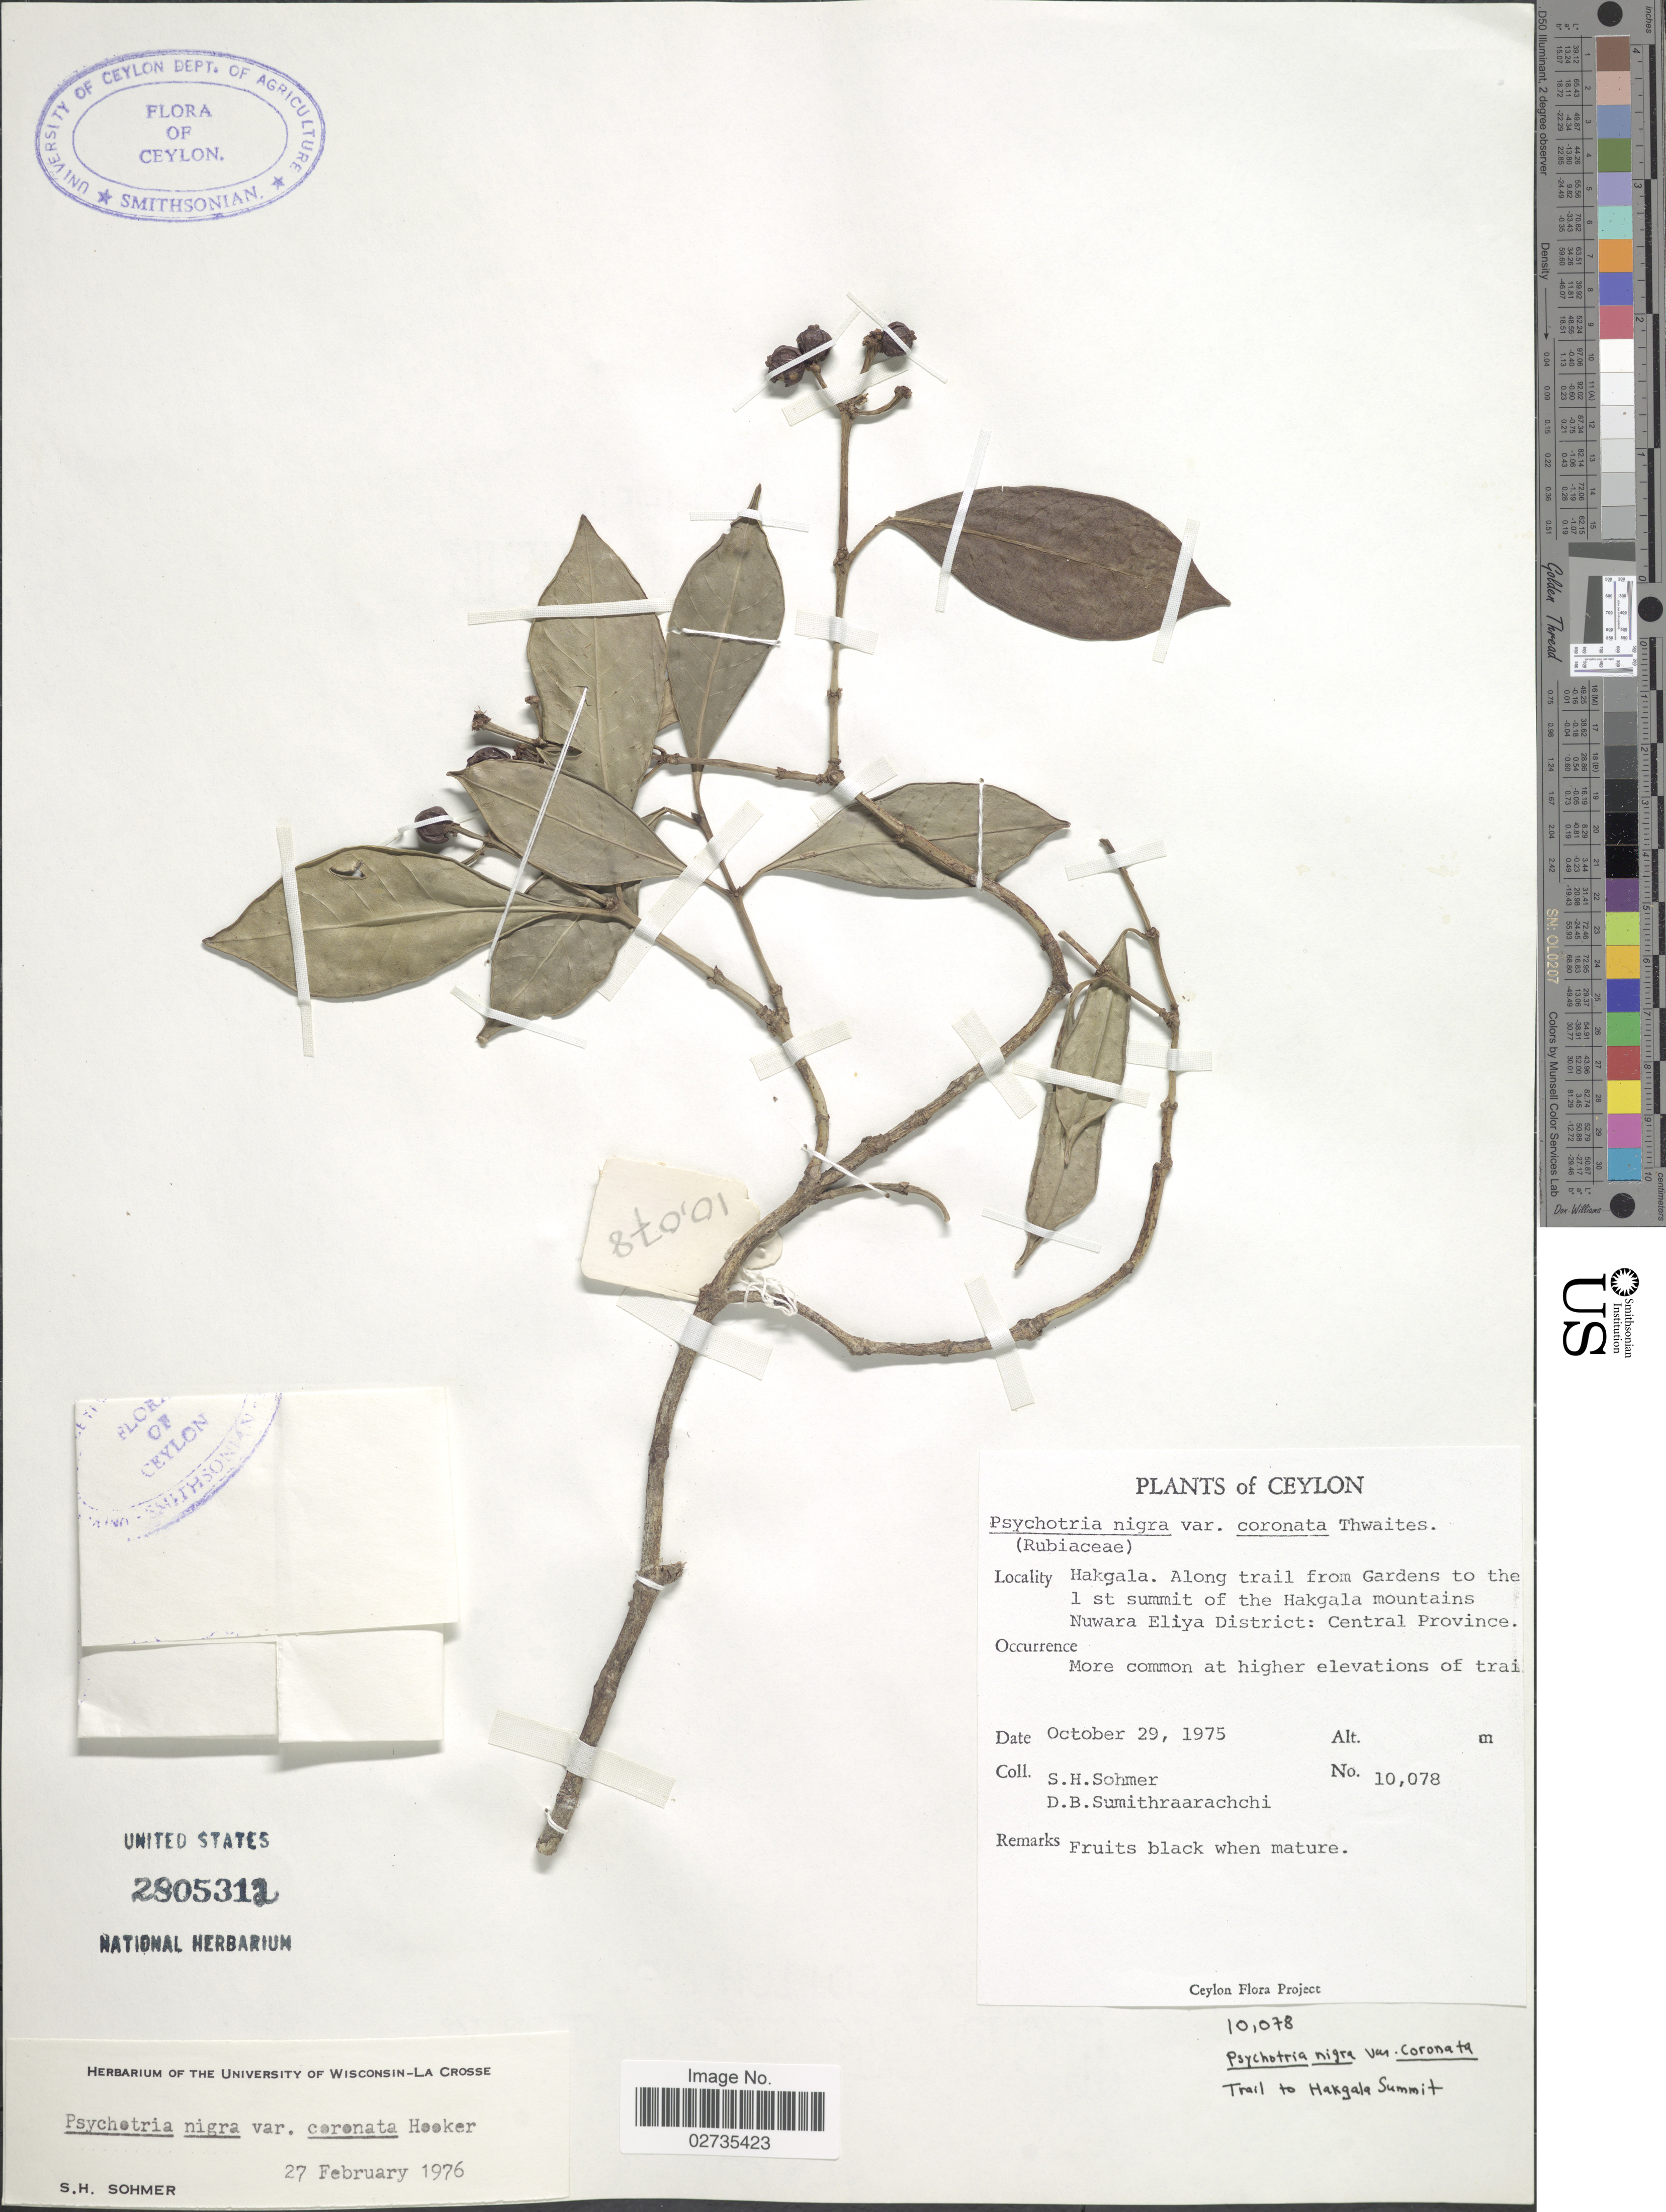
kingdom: Plantae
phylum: Tracheophyta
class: Magnoliopsida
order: Gentianales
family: Rubiaceae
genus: Psychotria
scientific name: Psychotria nigra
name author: (Gaertn.) Alston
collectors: S. H. Sohmer & D. B. Sumithraarachchi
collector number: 10078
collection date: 1975-10-29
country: Sri Lanka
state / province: Central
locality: Ceylon. Hakgala. Along trail from Gardens to the 1 st summit of the Hakgala mountains. Nuwara Eliya District.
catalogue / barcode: US 2805312